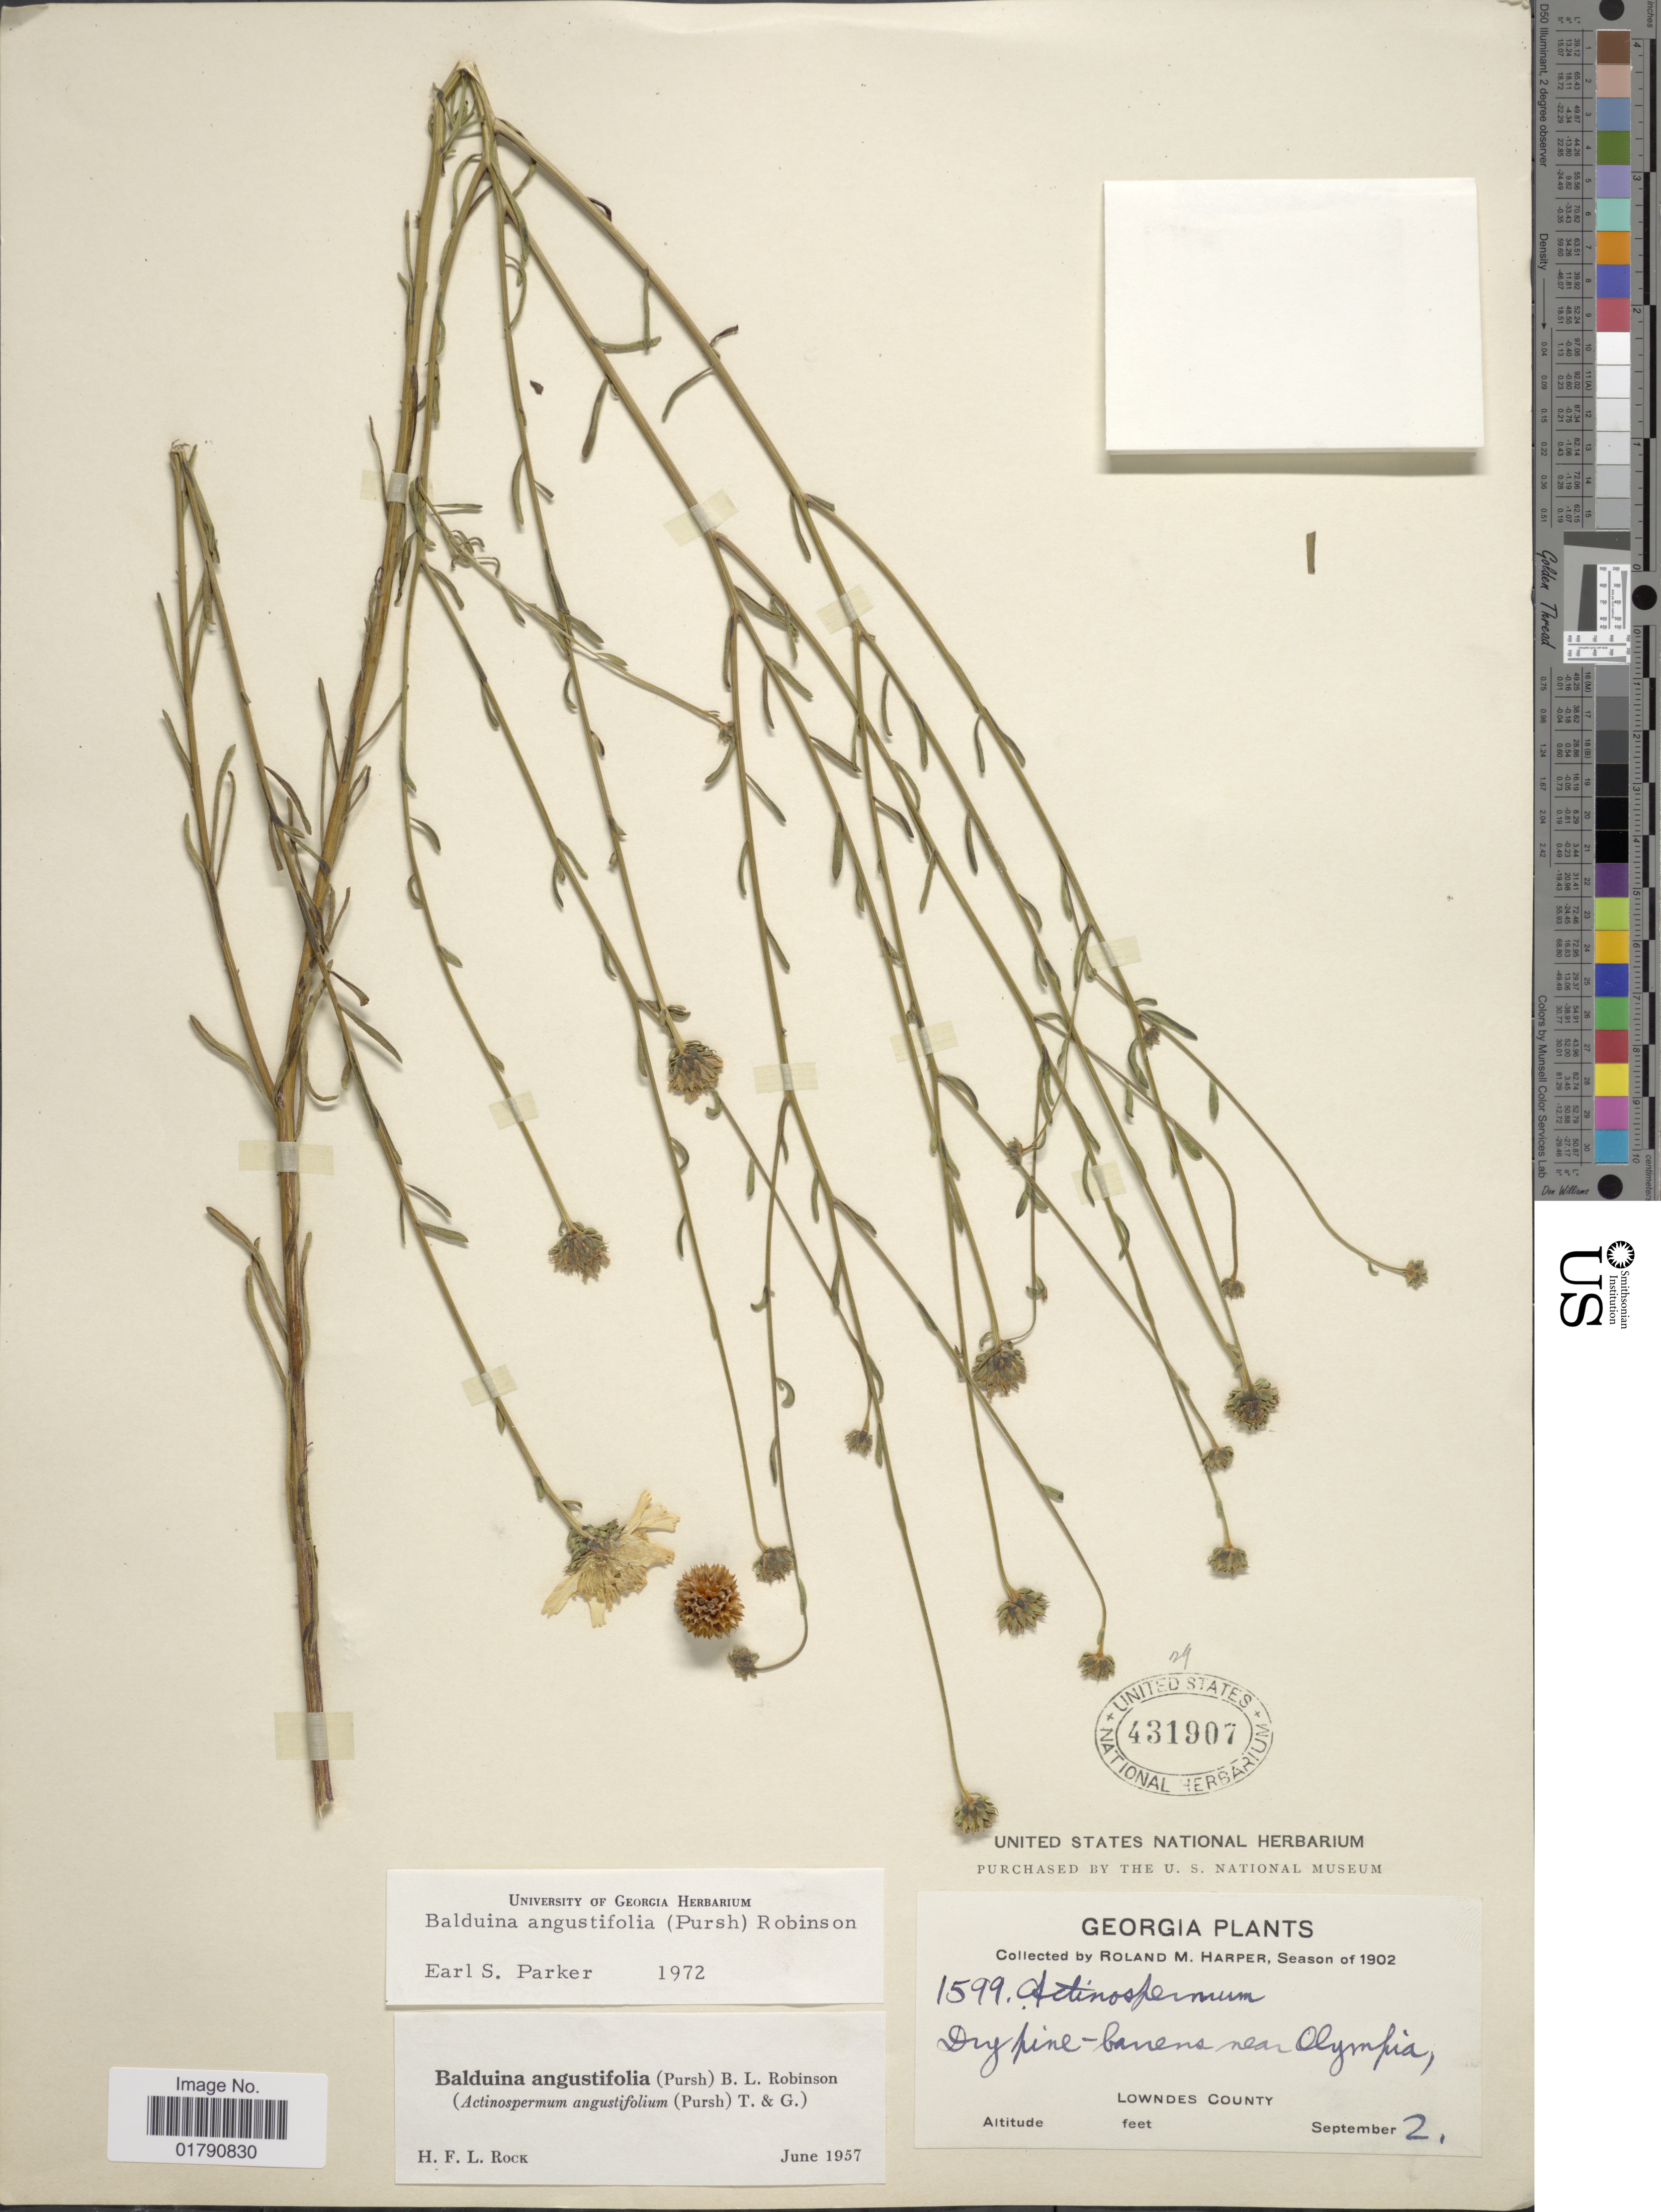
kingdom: Plantae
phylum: Tracheophyta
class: Magnoliopsida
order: Asterales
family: Asteraceae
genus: Balduina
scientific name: Balduina angustifolia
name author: (Pursh) B.L. Rob.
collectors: R. M. Harper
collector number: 1599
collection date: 1902-09-02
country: United States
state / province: Georgia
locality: Near Olympia, Lowndes County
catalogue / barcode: US 431907